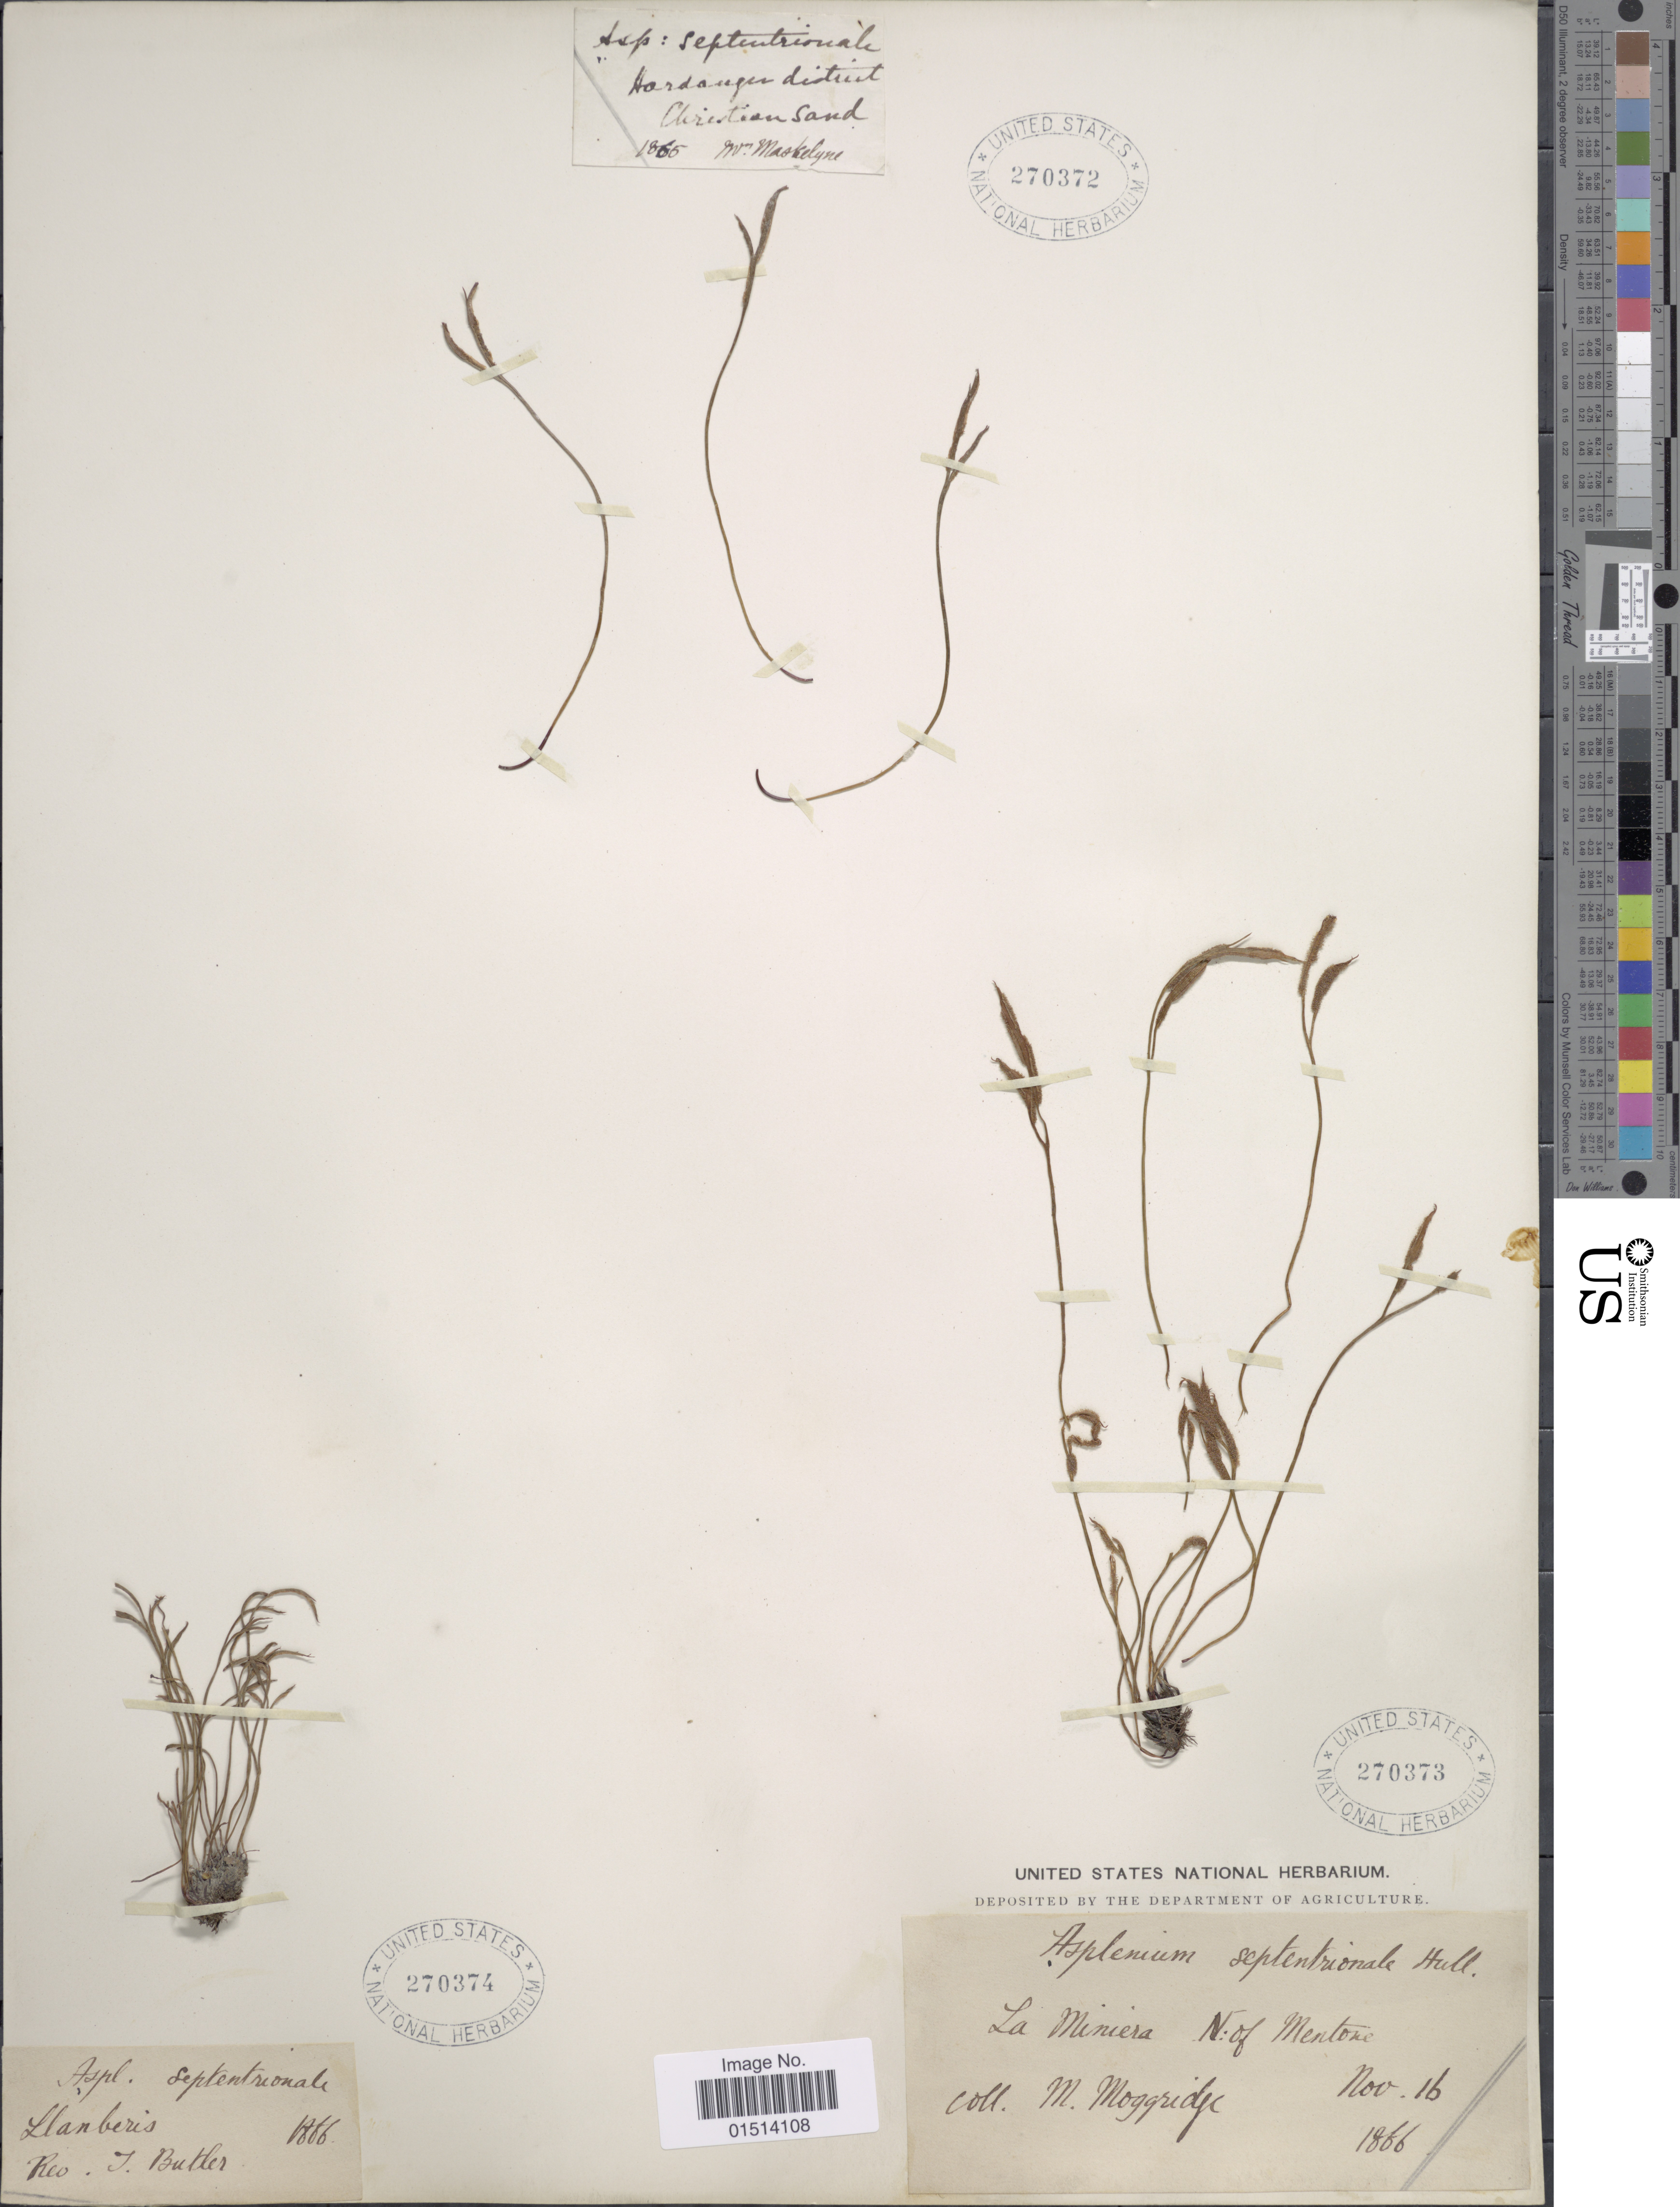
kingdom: Plantae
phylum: Tracheophyta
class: Polypodiopsida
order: Polypodiales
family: Aspleniaceae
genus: Asplenium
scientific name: Asplenium septentrionale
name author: (L.) Hoffm.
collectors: J. Butler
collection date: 1866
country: United Kingdom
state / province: Wales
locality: Llanberis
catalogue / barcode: US 270374-2